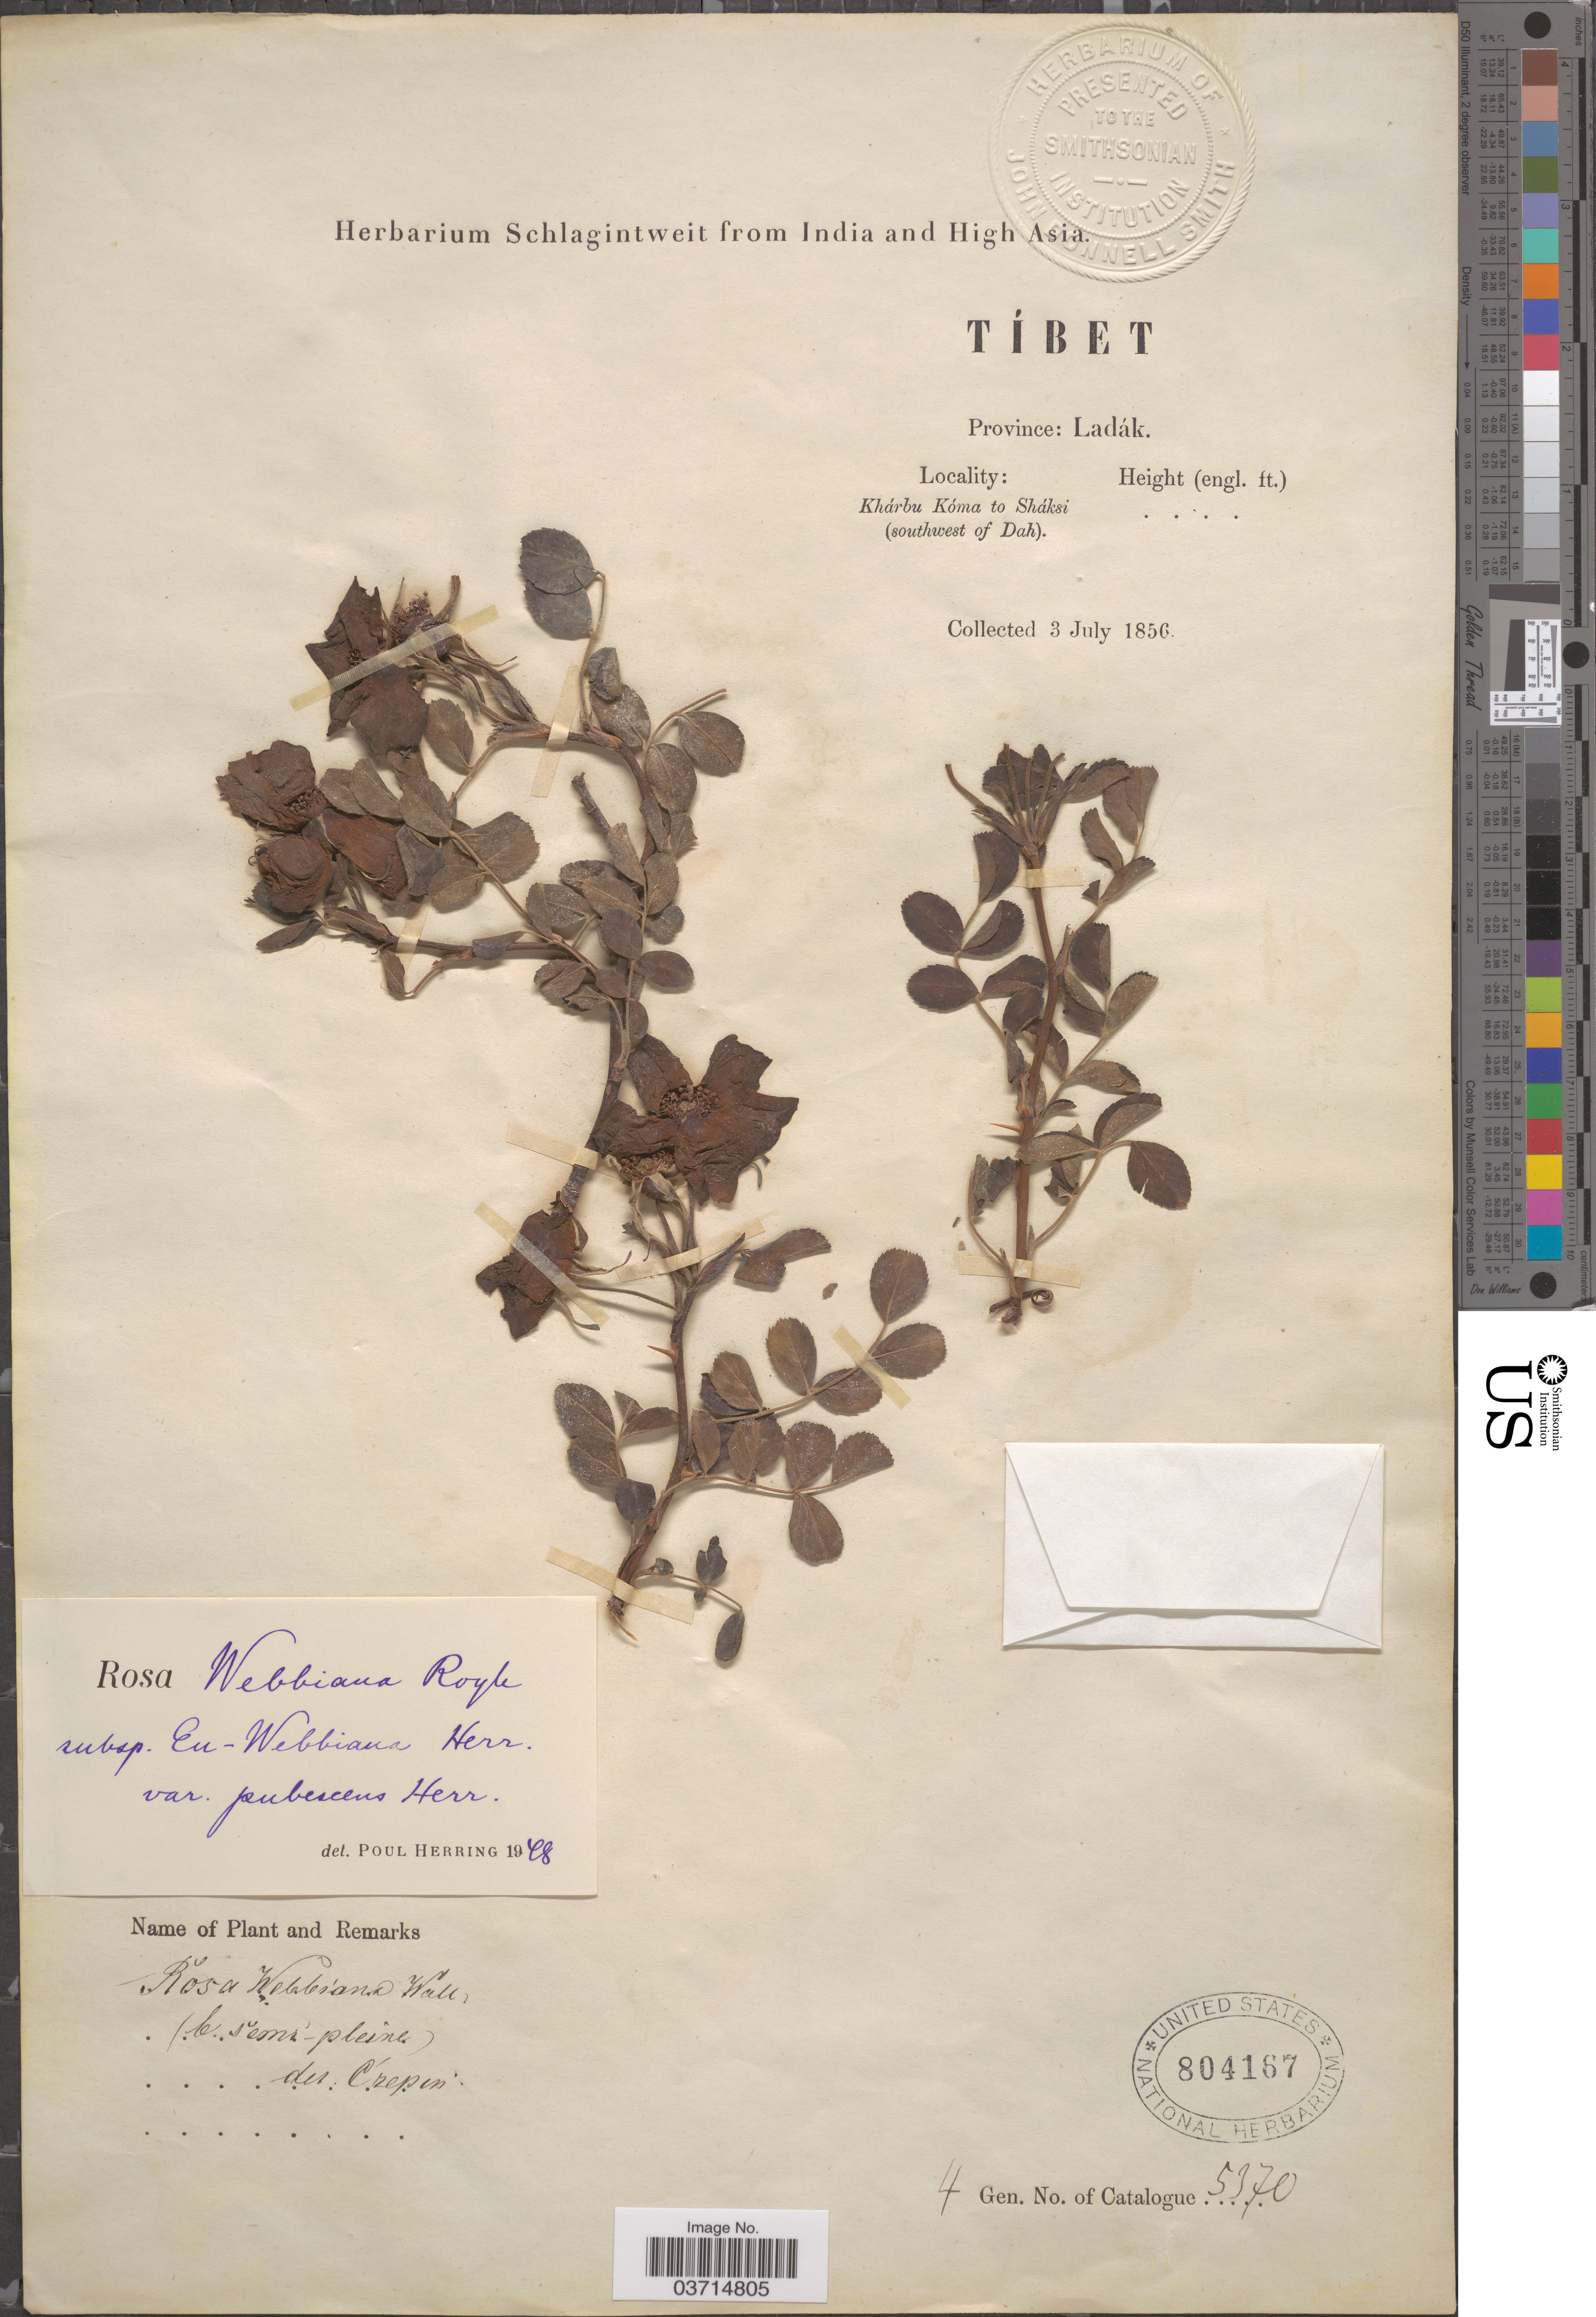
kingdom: Plantae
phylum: Tracheophyta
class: Magnoliopsida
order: Rosales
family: Rosaceae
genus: Rosa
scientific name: Rosa webbiana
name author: Wall. ex Royle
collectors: ex herb. Schlagintweit from India and High Asia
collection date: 1856-07-03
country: India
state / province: Ladakh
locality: Tíbet. Province: Ladák. Khárbu Kóma to Sháksi (southwest of Dah).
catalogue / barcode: US 804167